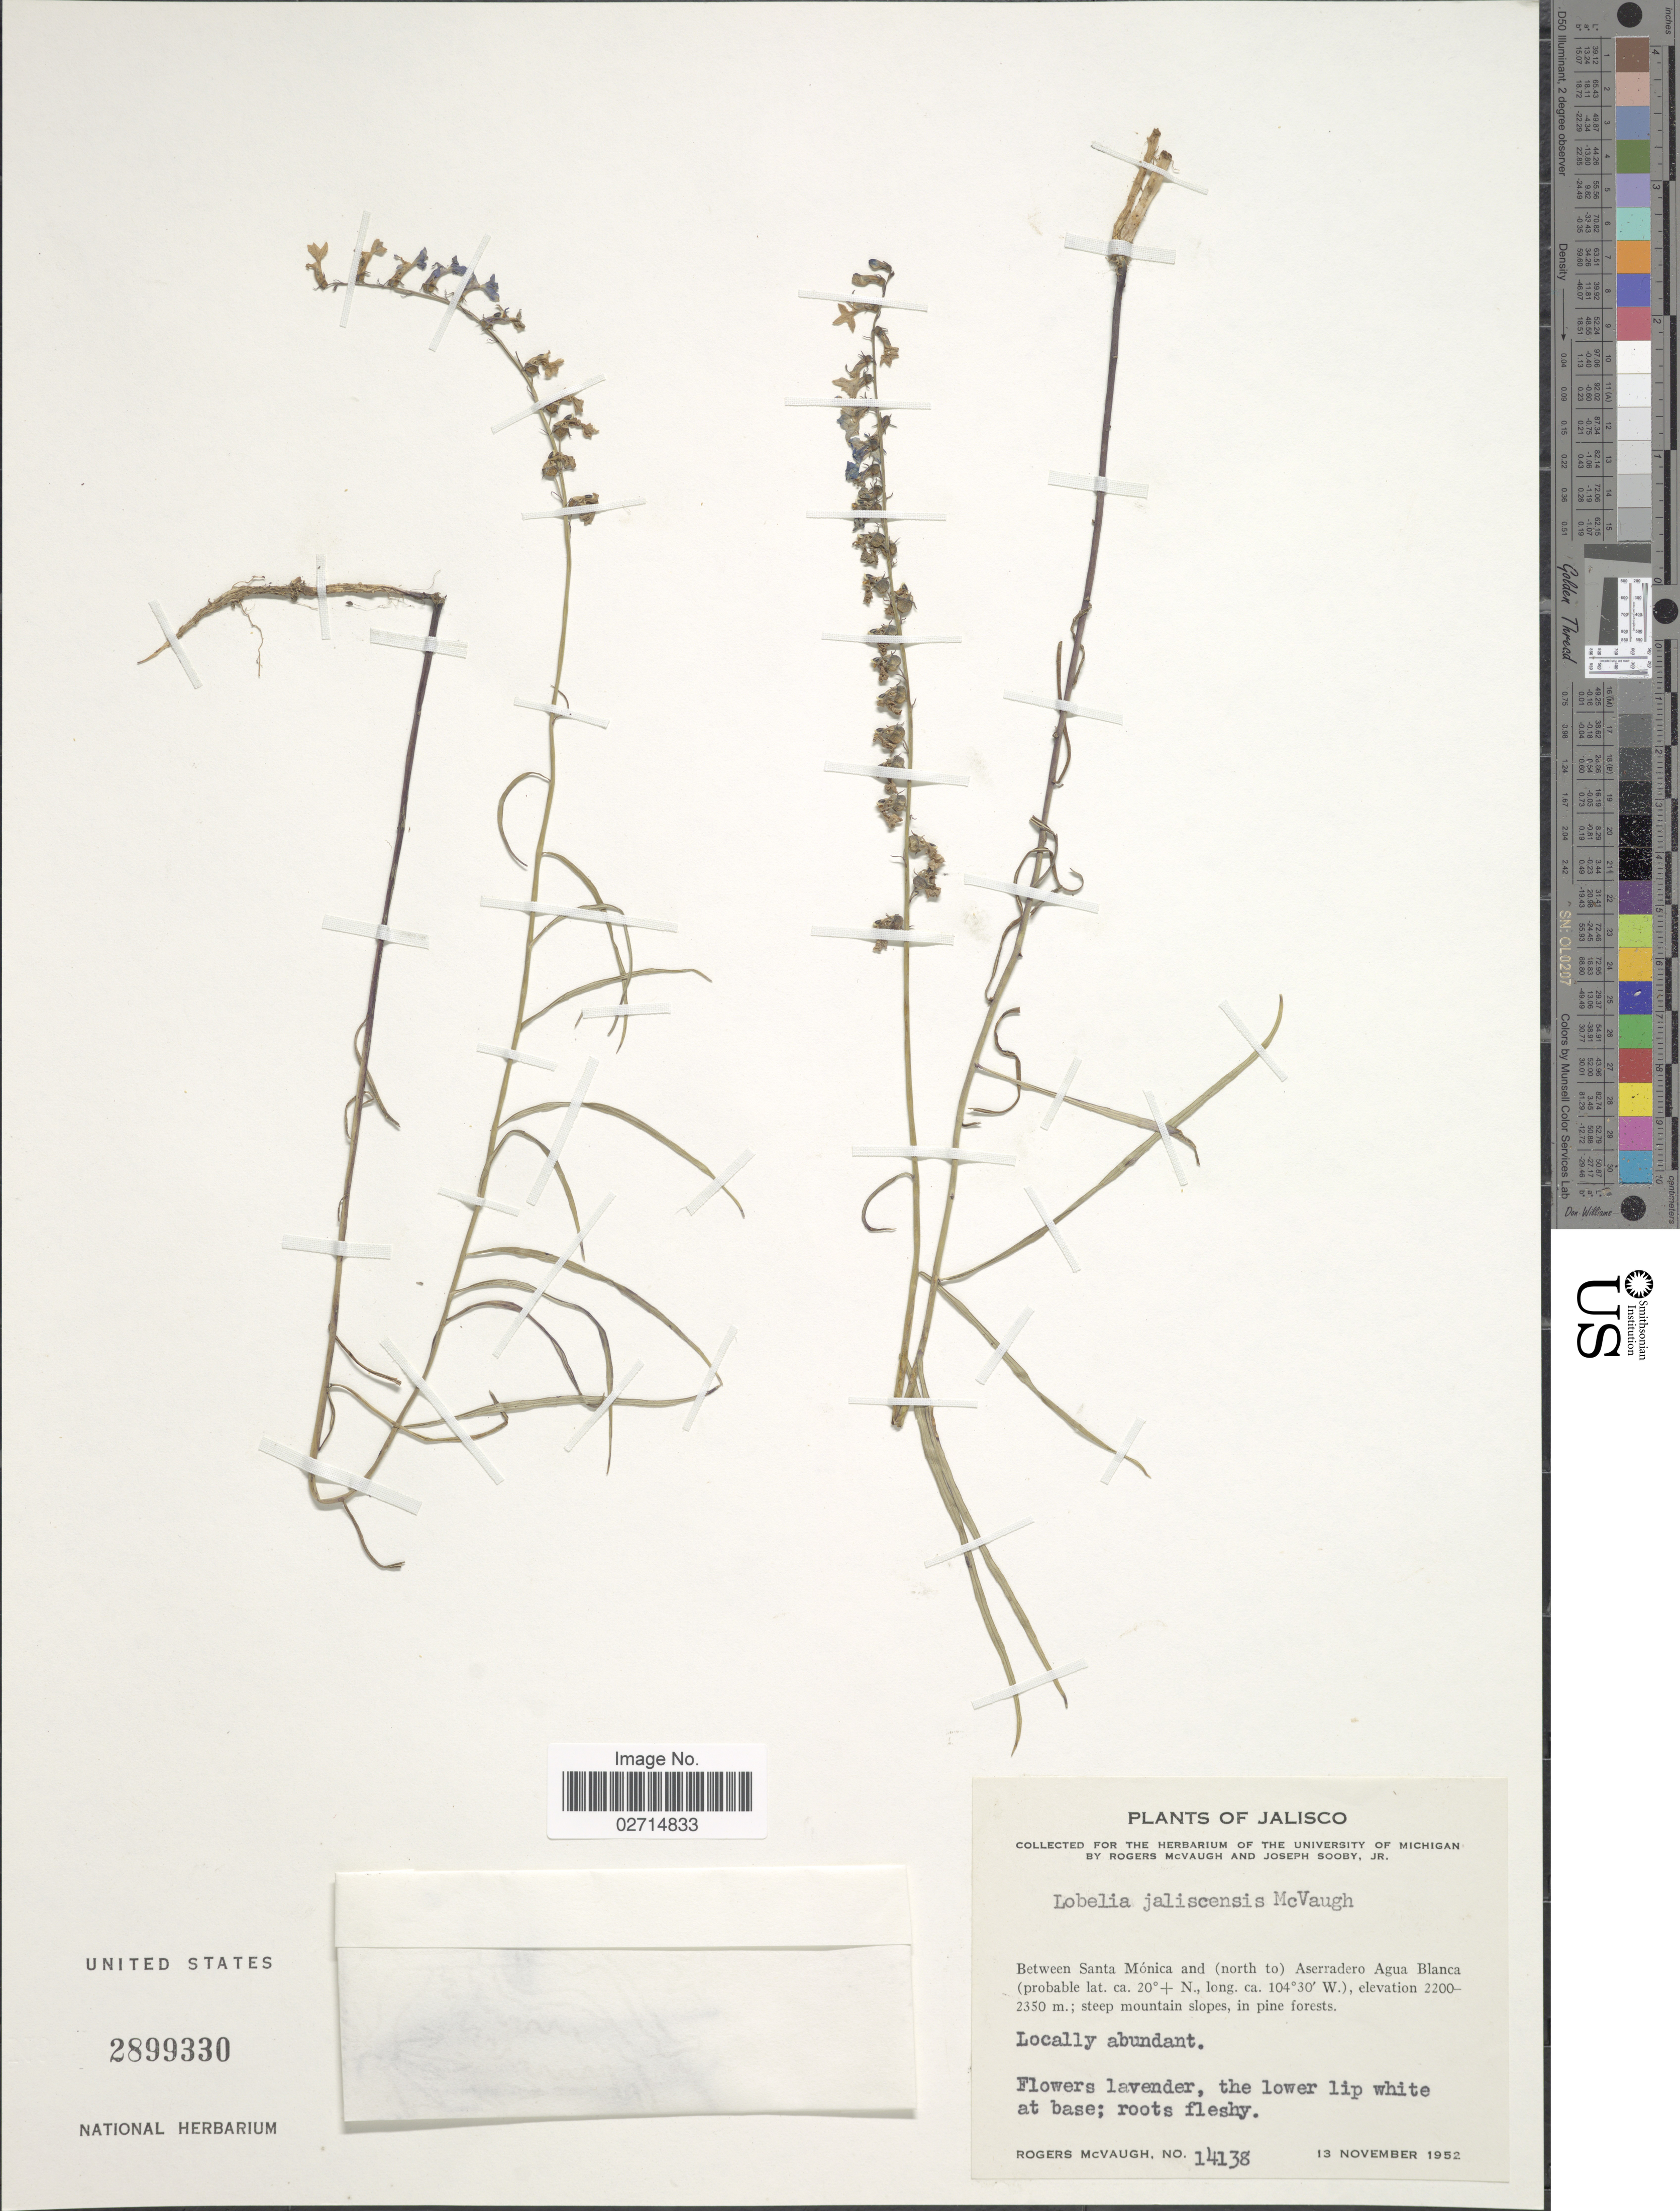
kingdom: Plantae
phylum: Tracheophyta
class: Magnoliopsida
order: Asterales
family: Campanulaceae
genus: Lobelia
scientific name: Lobelia jaliscensis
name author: McVaugh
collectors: R. McVaugh & J. Sooby Jr.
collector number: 14138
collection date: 1952-11-13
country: Mexico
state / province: Jalisco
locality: Between Santa Mónica and (north to) Aserradero Agua Blanca.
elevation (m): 2200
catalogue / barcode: US 2899330